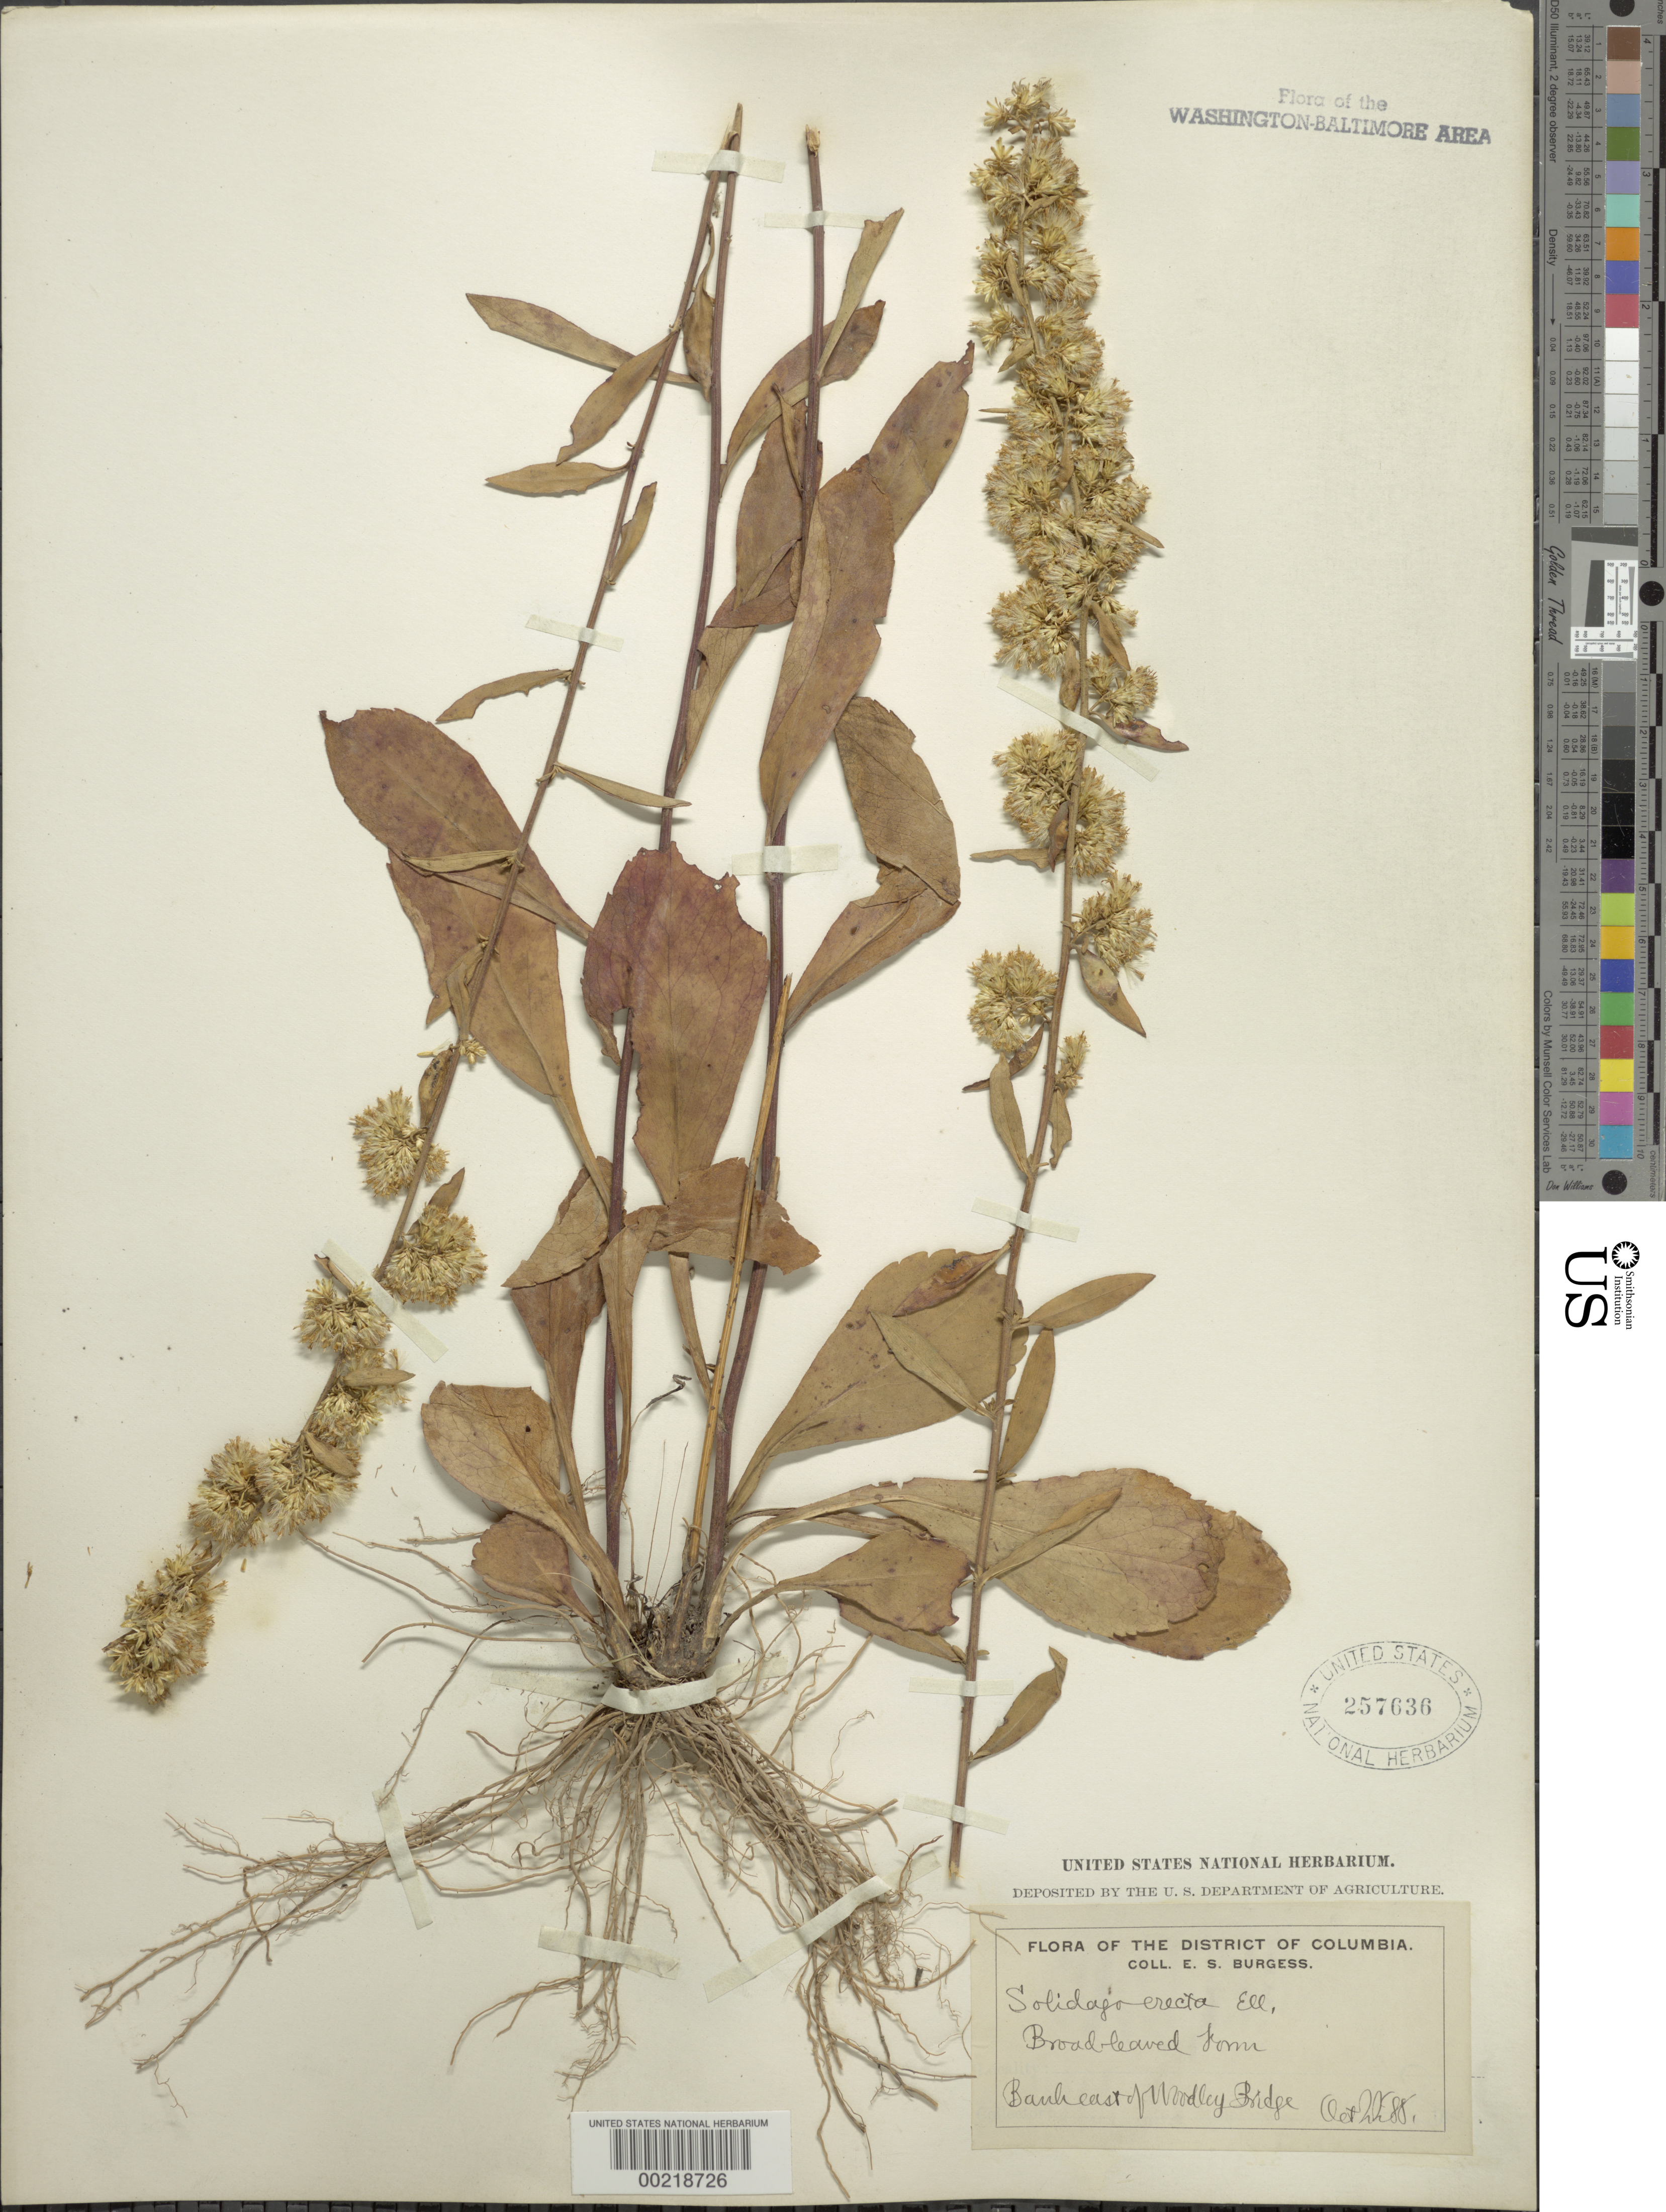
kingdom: Plantae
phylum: Tracheophyta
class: Magnoliopsida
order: Asterales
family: Asteraceae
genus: Solidago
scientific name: Solidago erecta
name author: Pursh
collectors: E. Burgess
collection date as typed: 22 Oct 1888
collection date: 1888-10-22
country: United States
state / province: District of Columbia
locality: Woodley Bridge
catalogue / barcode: US 257636